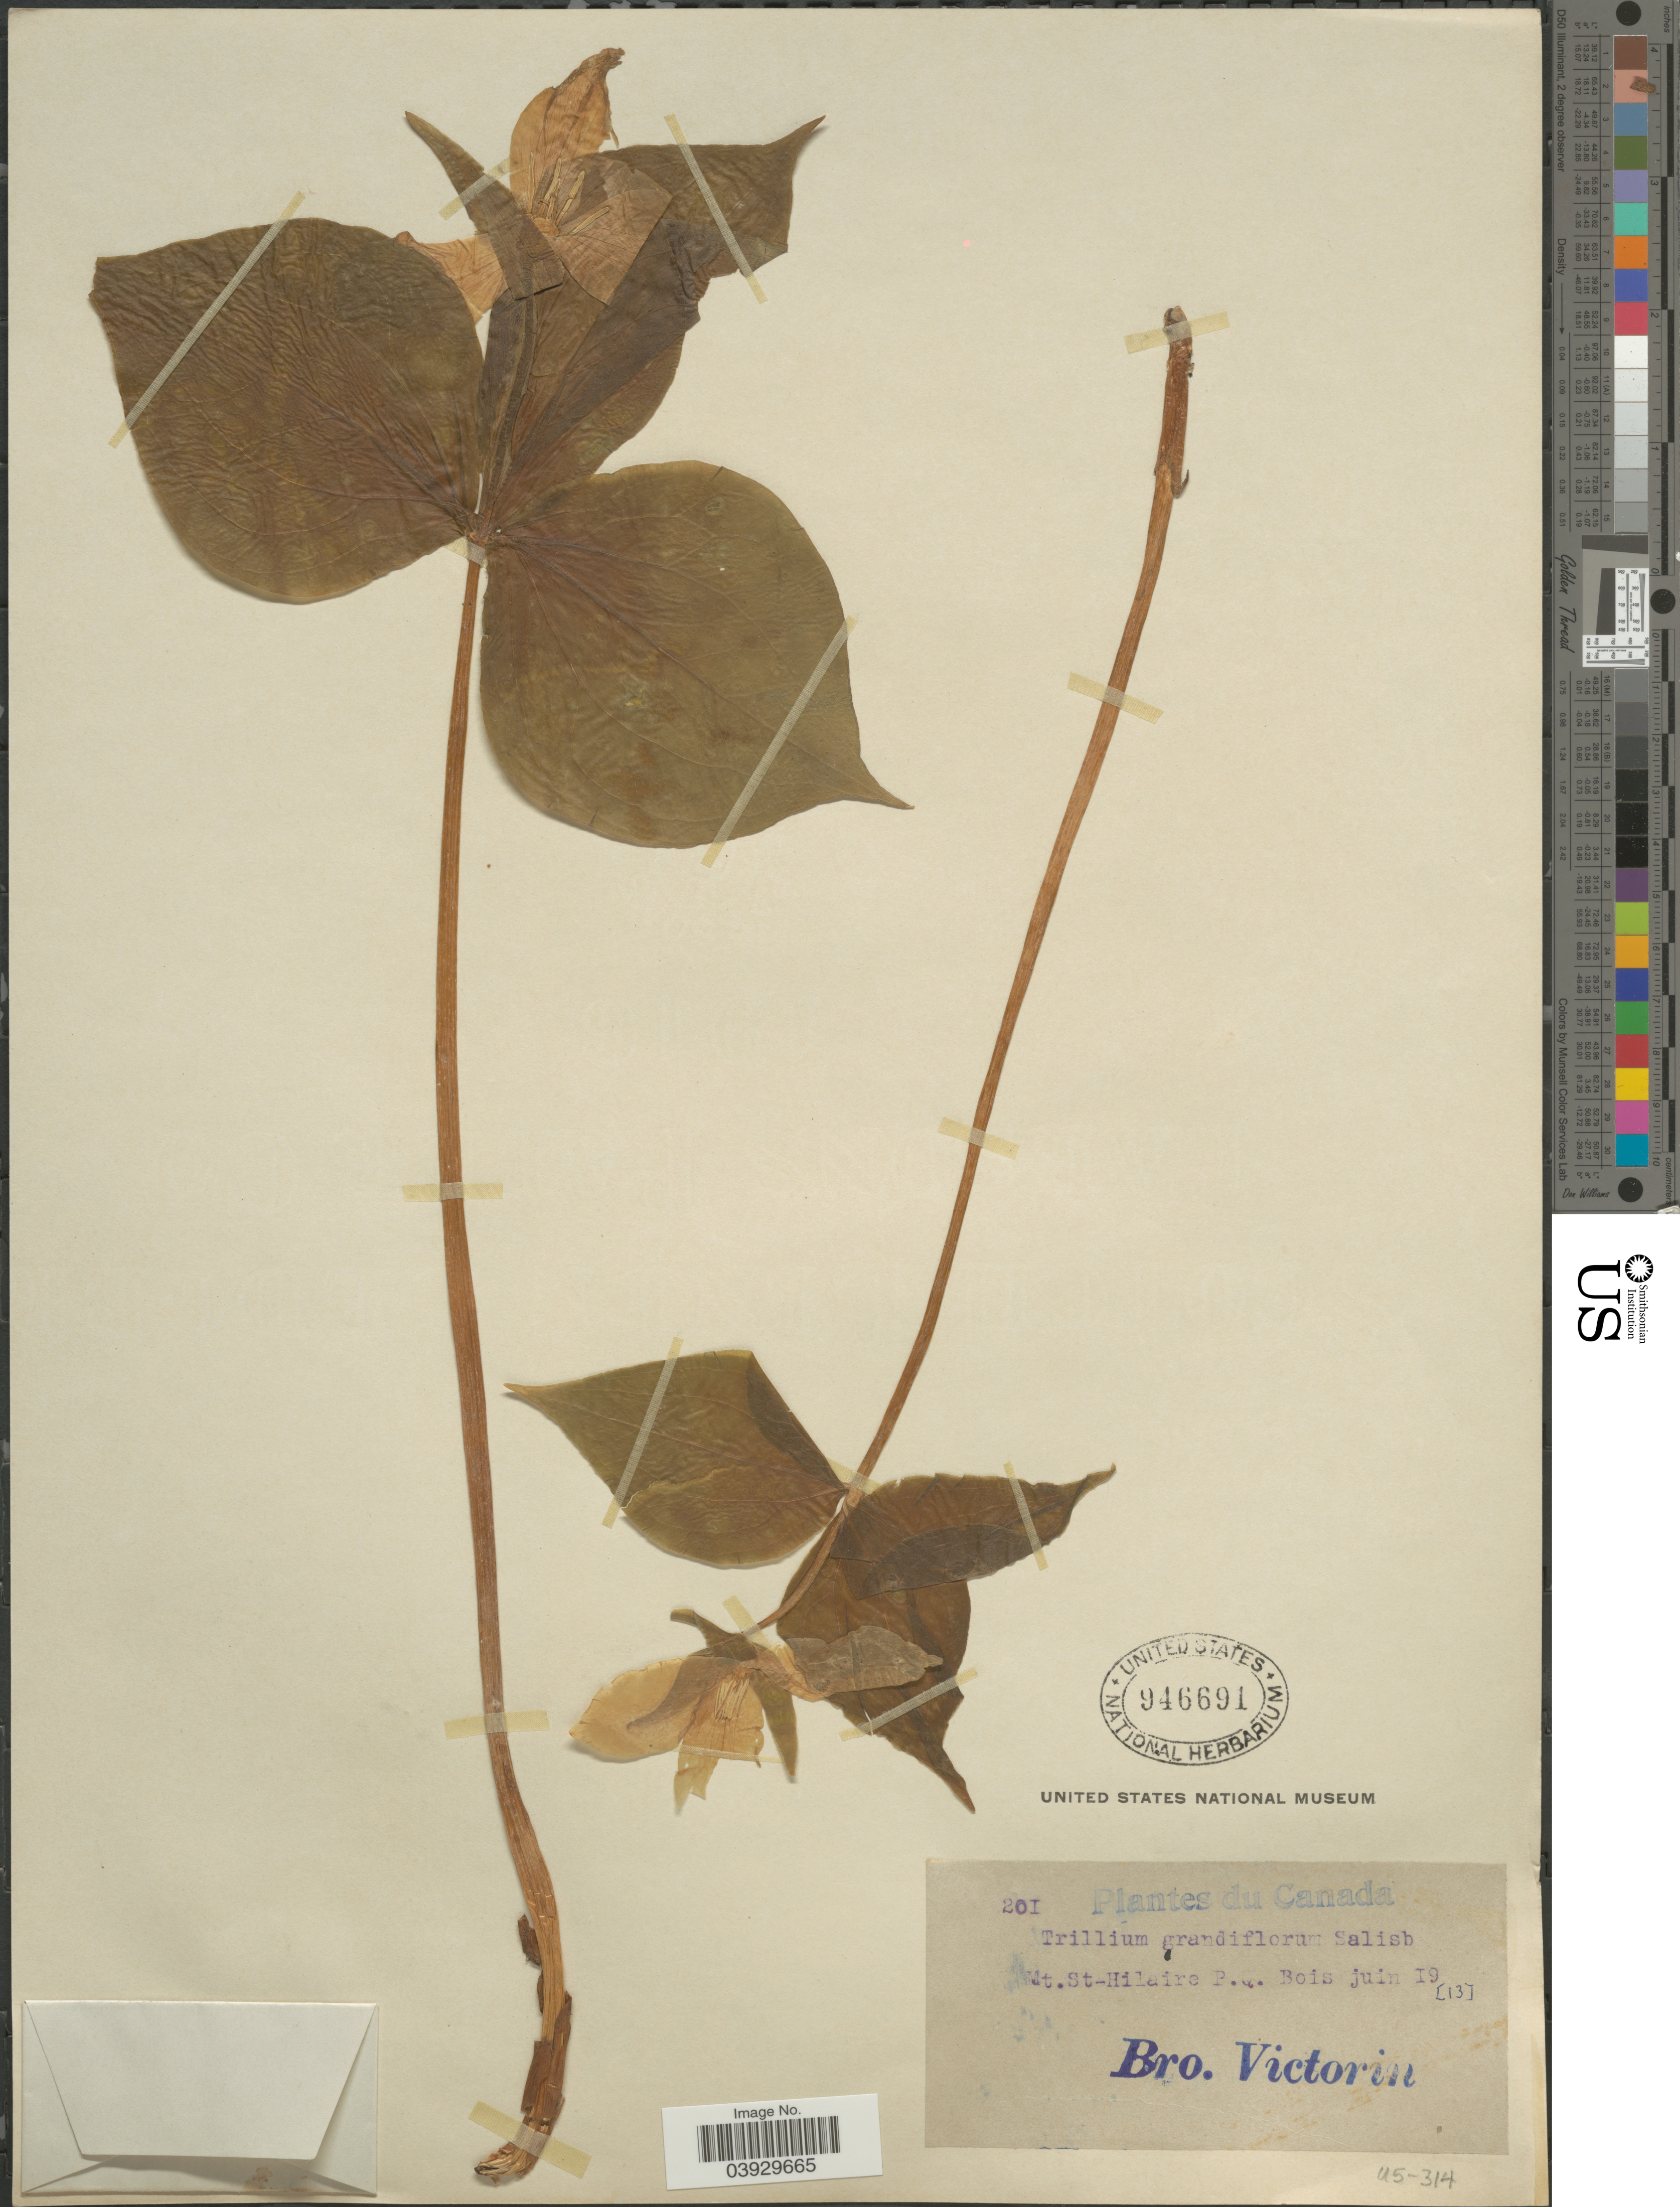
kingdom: Plantae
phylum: Tracheophyta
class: Liliopsida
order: Liliales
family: Melanthiaceae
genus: Trillium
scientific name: Trillium grandiflorum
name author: (Michx.) Salisb.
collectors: B. Victorin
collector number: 201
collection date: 1913-06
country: Canada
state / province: Quebec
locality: Mt. St-Hilaire P.Q.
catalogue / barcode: US 946691